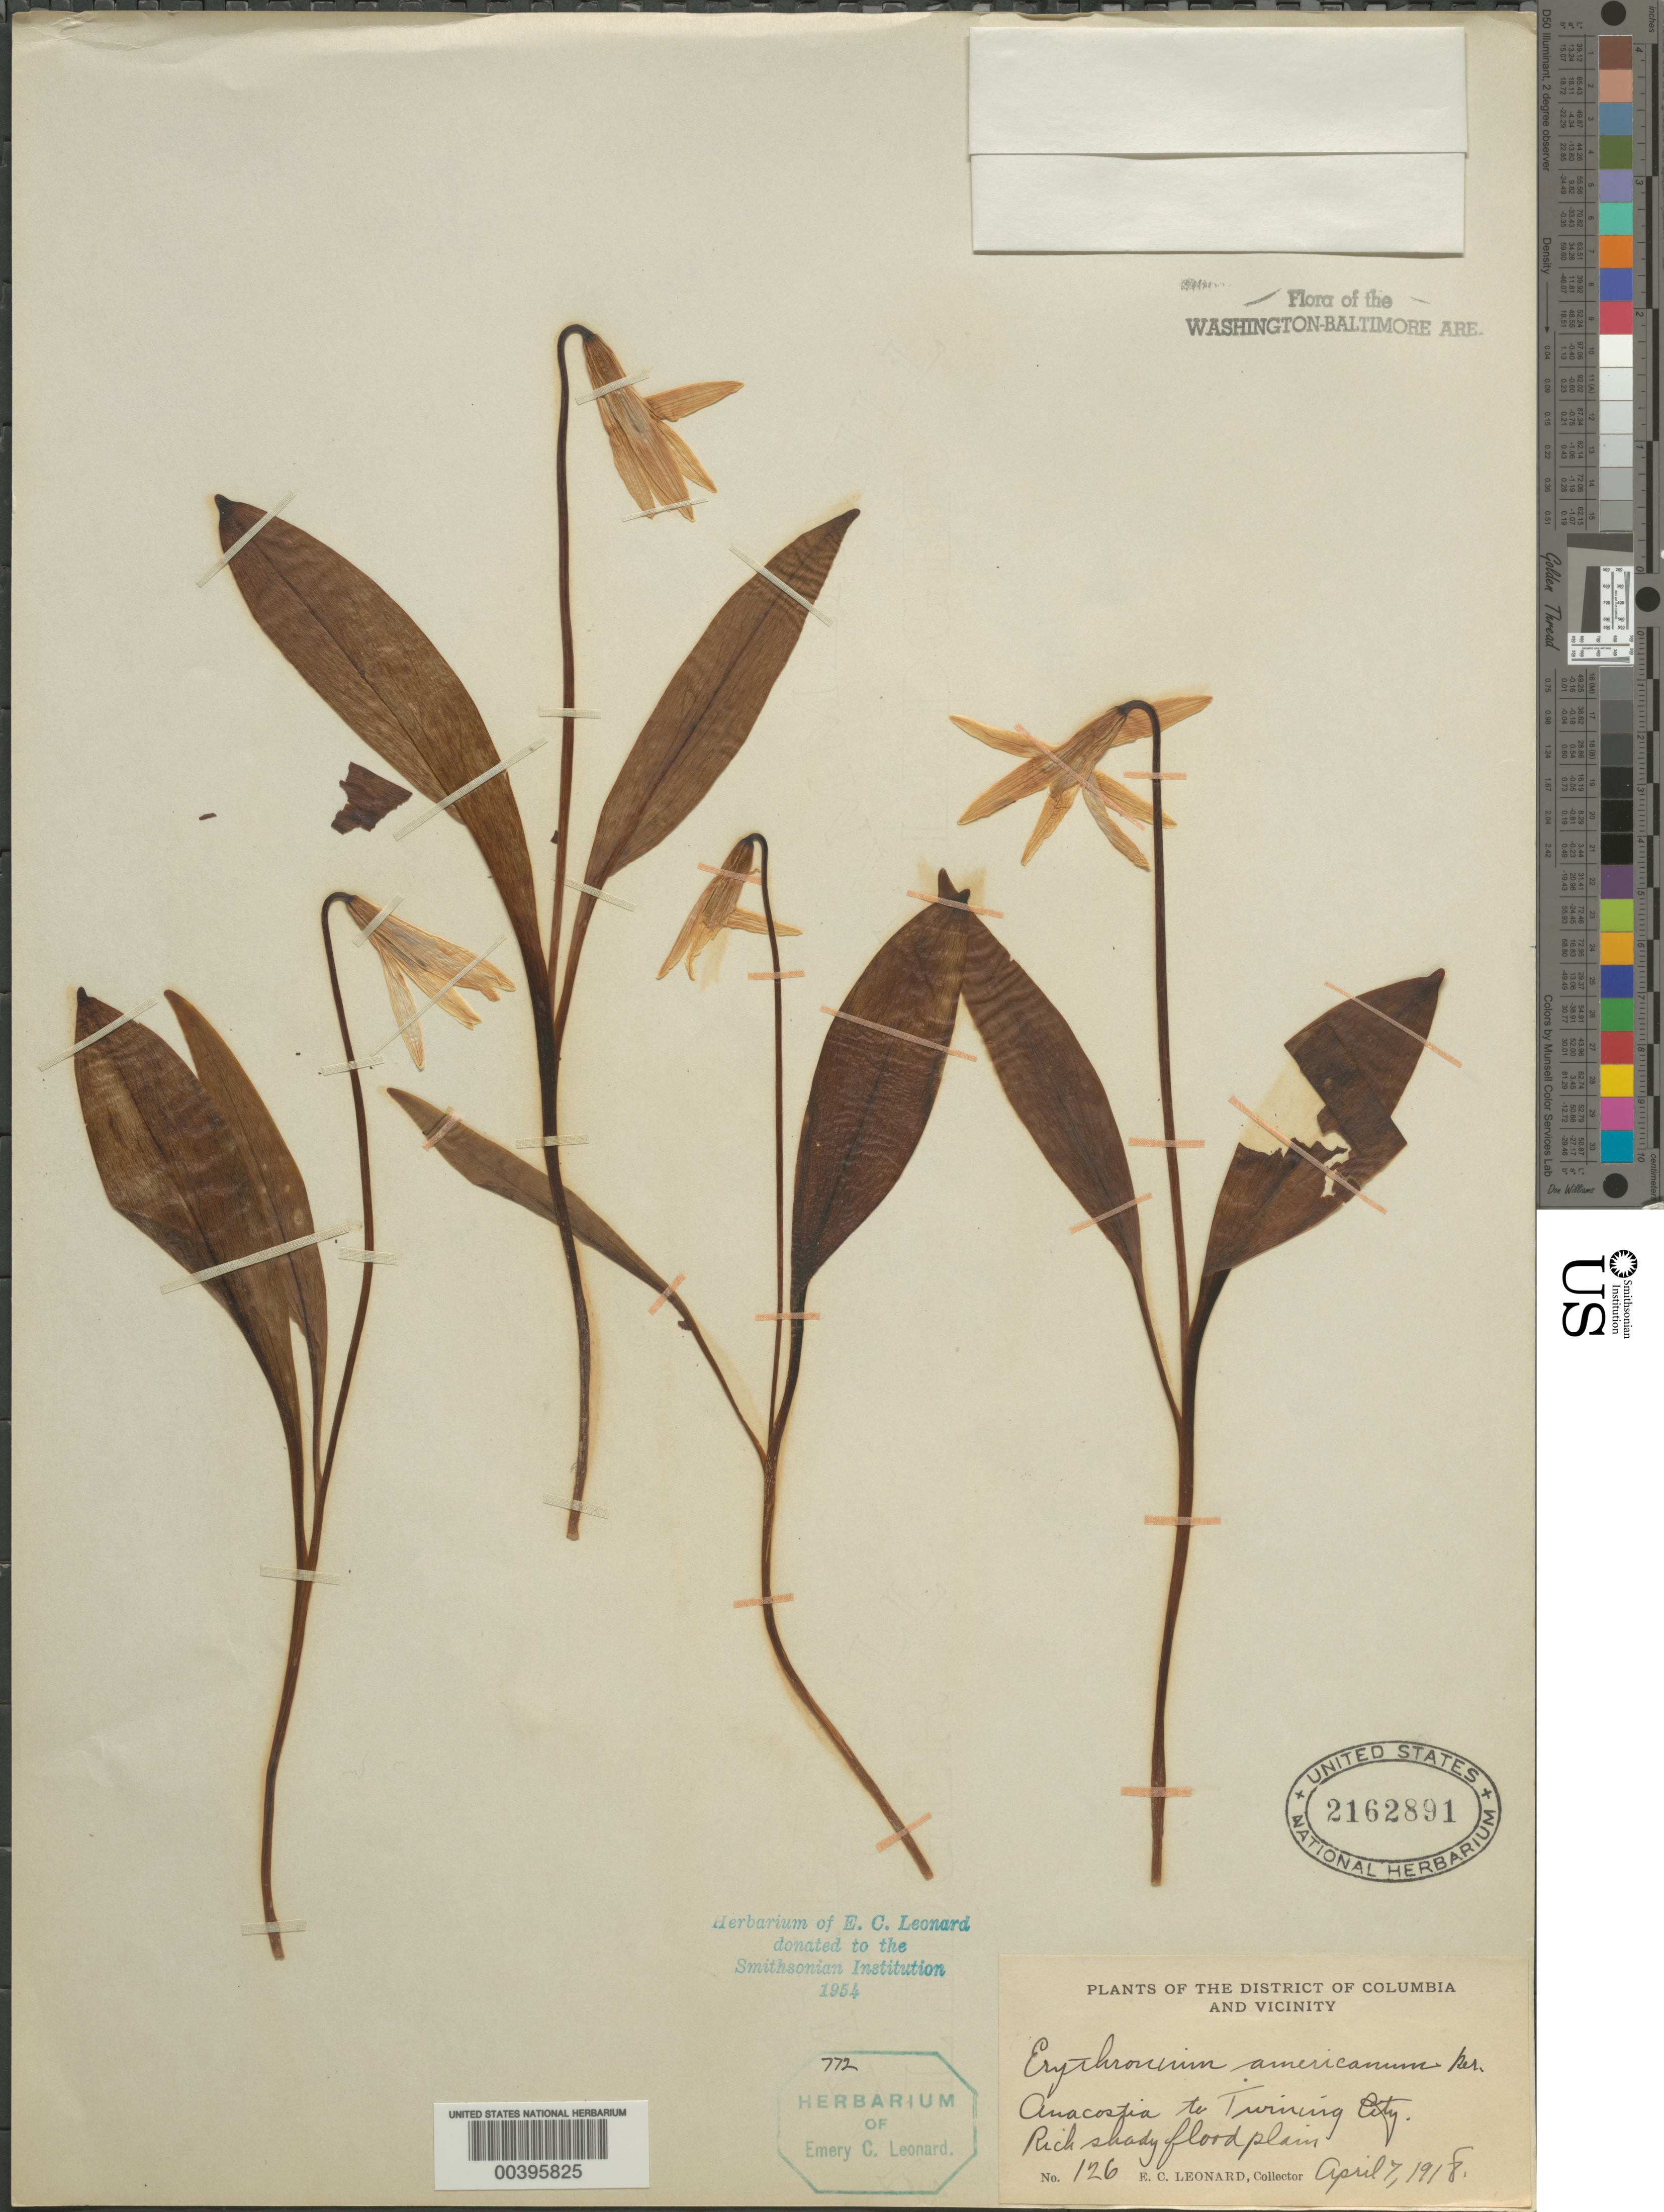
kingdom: Plantae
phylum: Tracheophyta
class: Liliopsida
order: Liliales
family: Liliaceae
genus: Erythronium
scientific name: Erythronium americanum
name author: Ker Gawl.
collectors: E. C. Leonard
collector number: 126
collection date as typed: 07 Apr 1918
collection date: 1918-04-07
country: United States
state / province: District of Columbia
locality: Anacostia to Twining City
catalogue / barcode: US 2162891